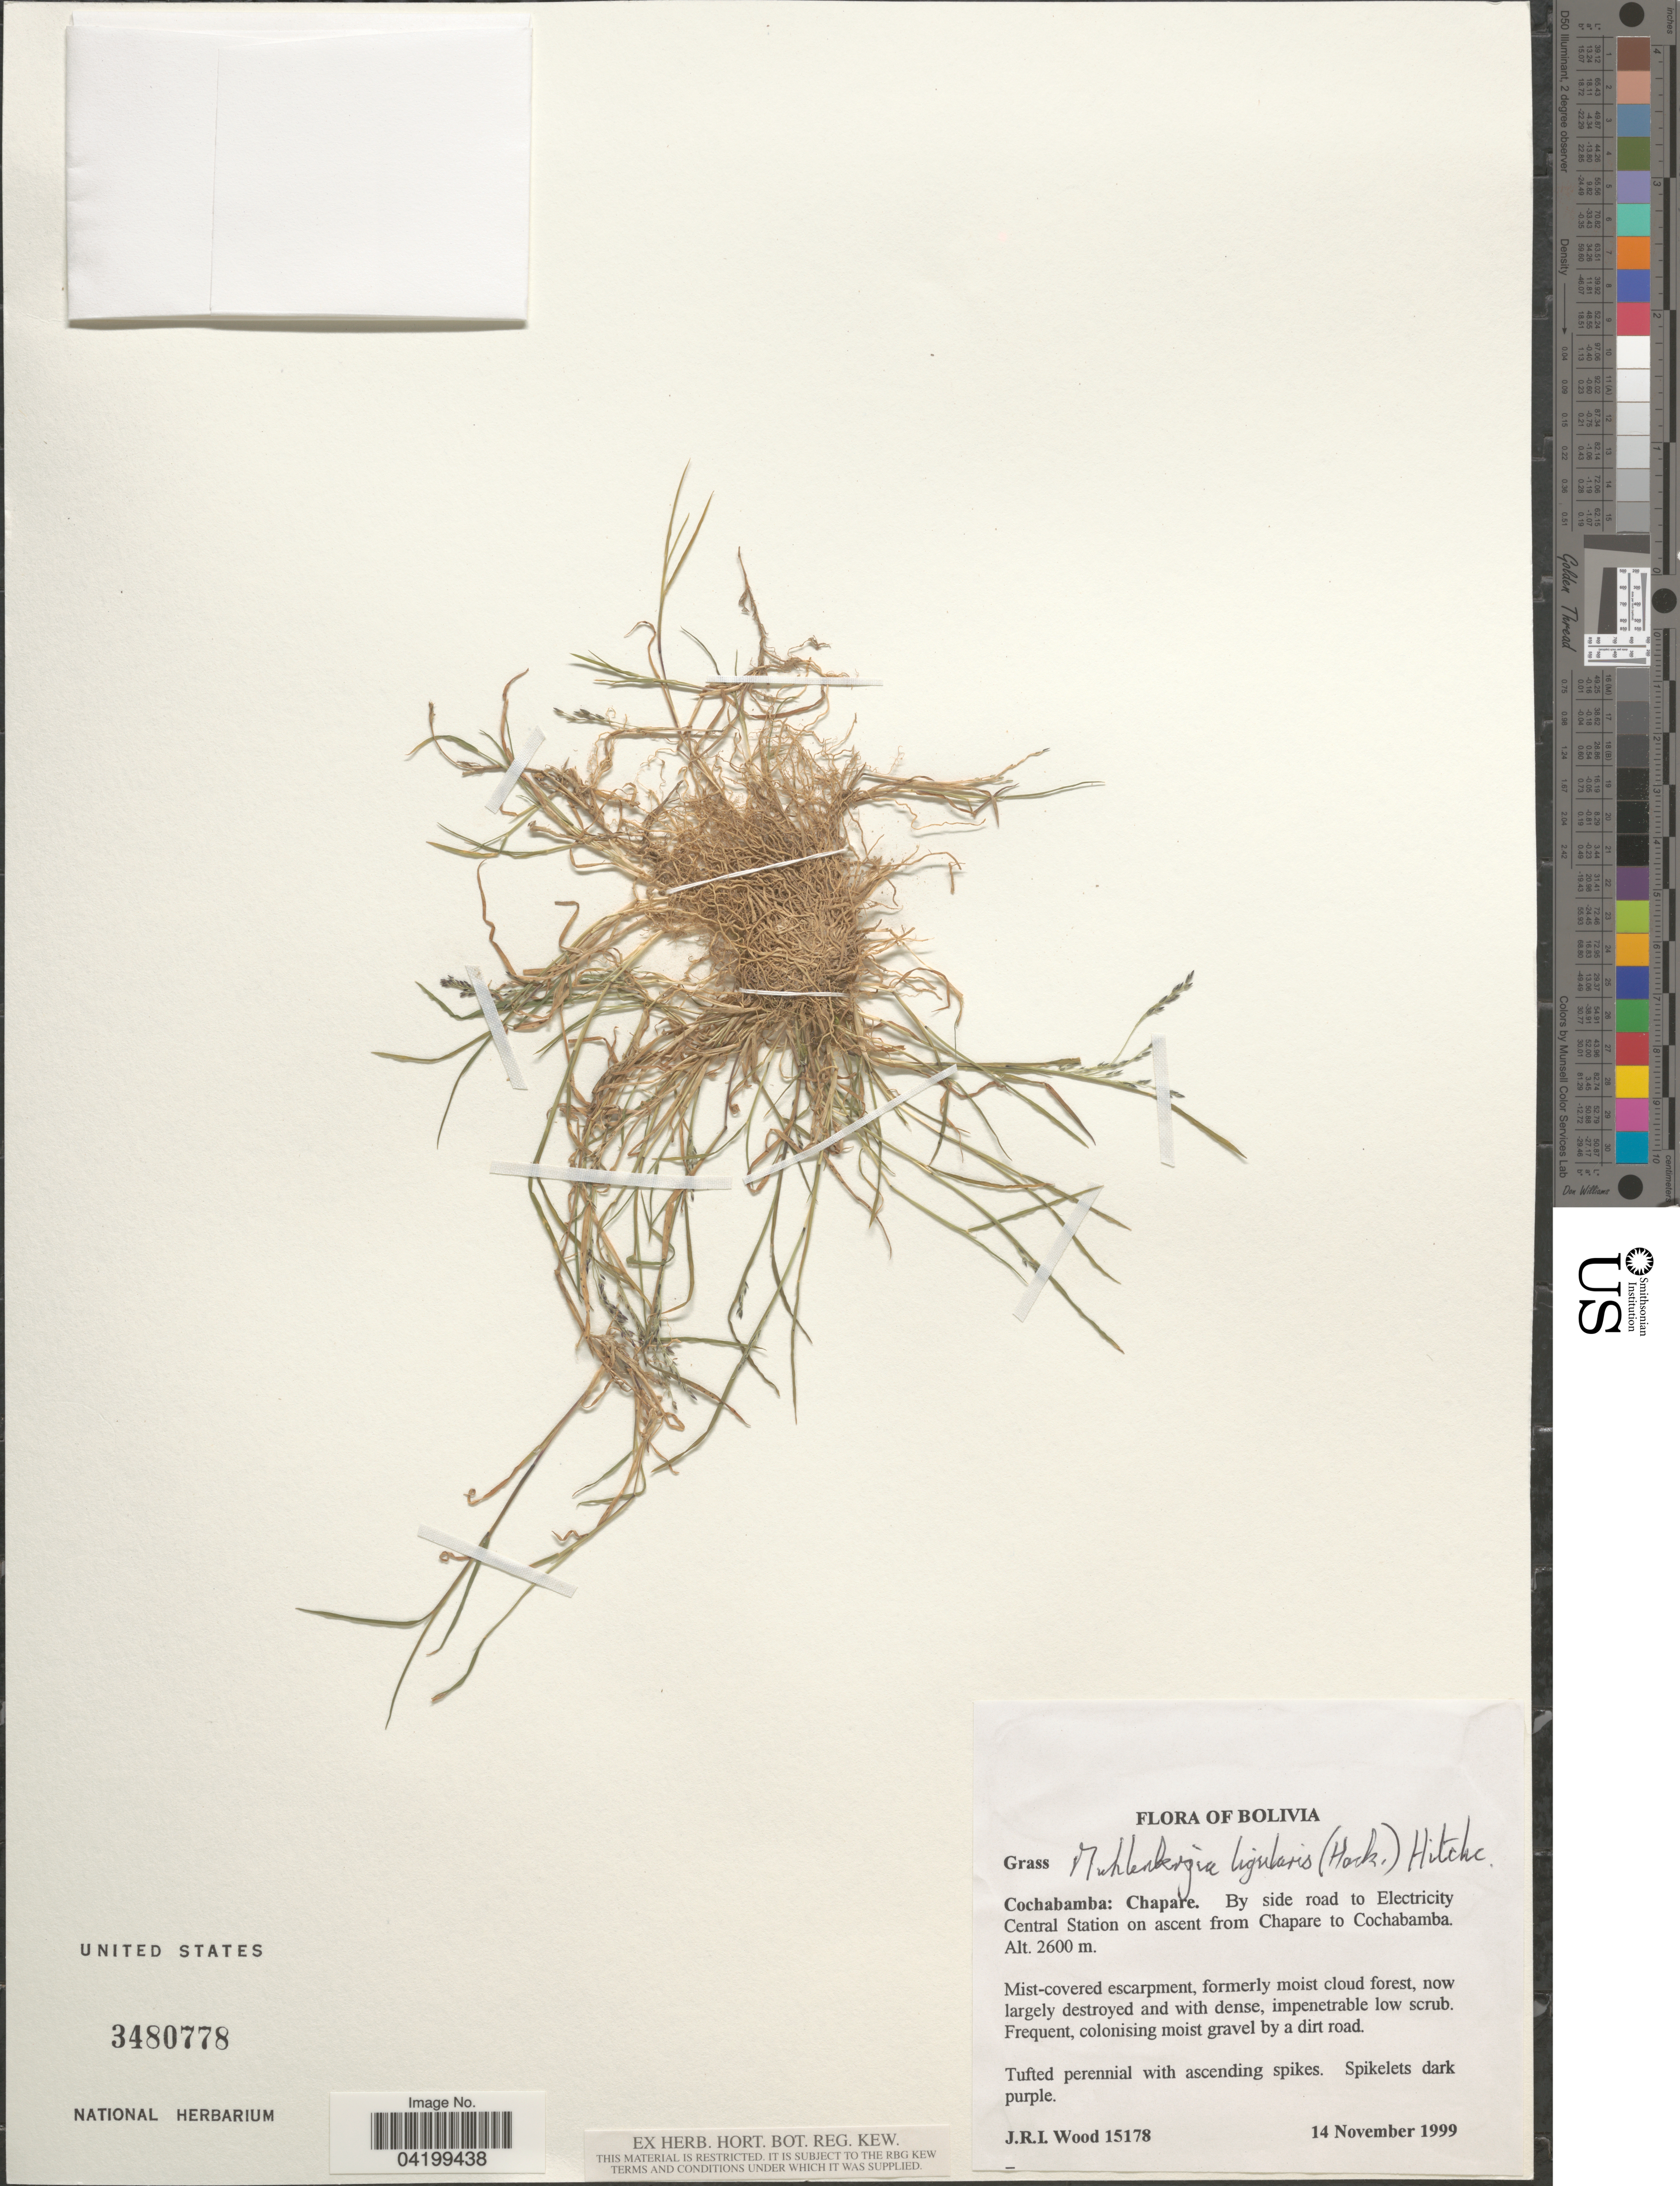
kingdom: Plantae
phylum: Tracheophyta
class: Liliopsida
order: Poales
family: Poaceae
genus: Muhlenbergia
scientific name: Muhlenbergia ligularis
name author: (Hack.) Hitchc.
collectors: J. R. I. Wood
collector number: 15178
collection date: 1999-11-14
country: Bolivia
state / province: Cochabamba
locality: Chapare. By side road to Electricity Central Station on ascent from Chapare to Cochabamba.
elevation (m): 2600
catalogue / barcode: US 3480778